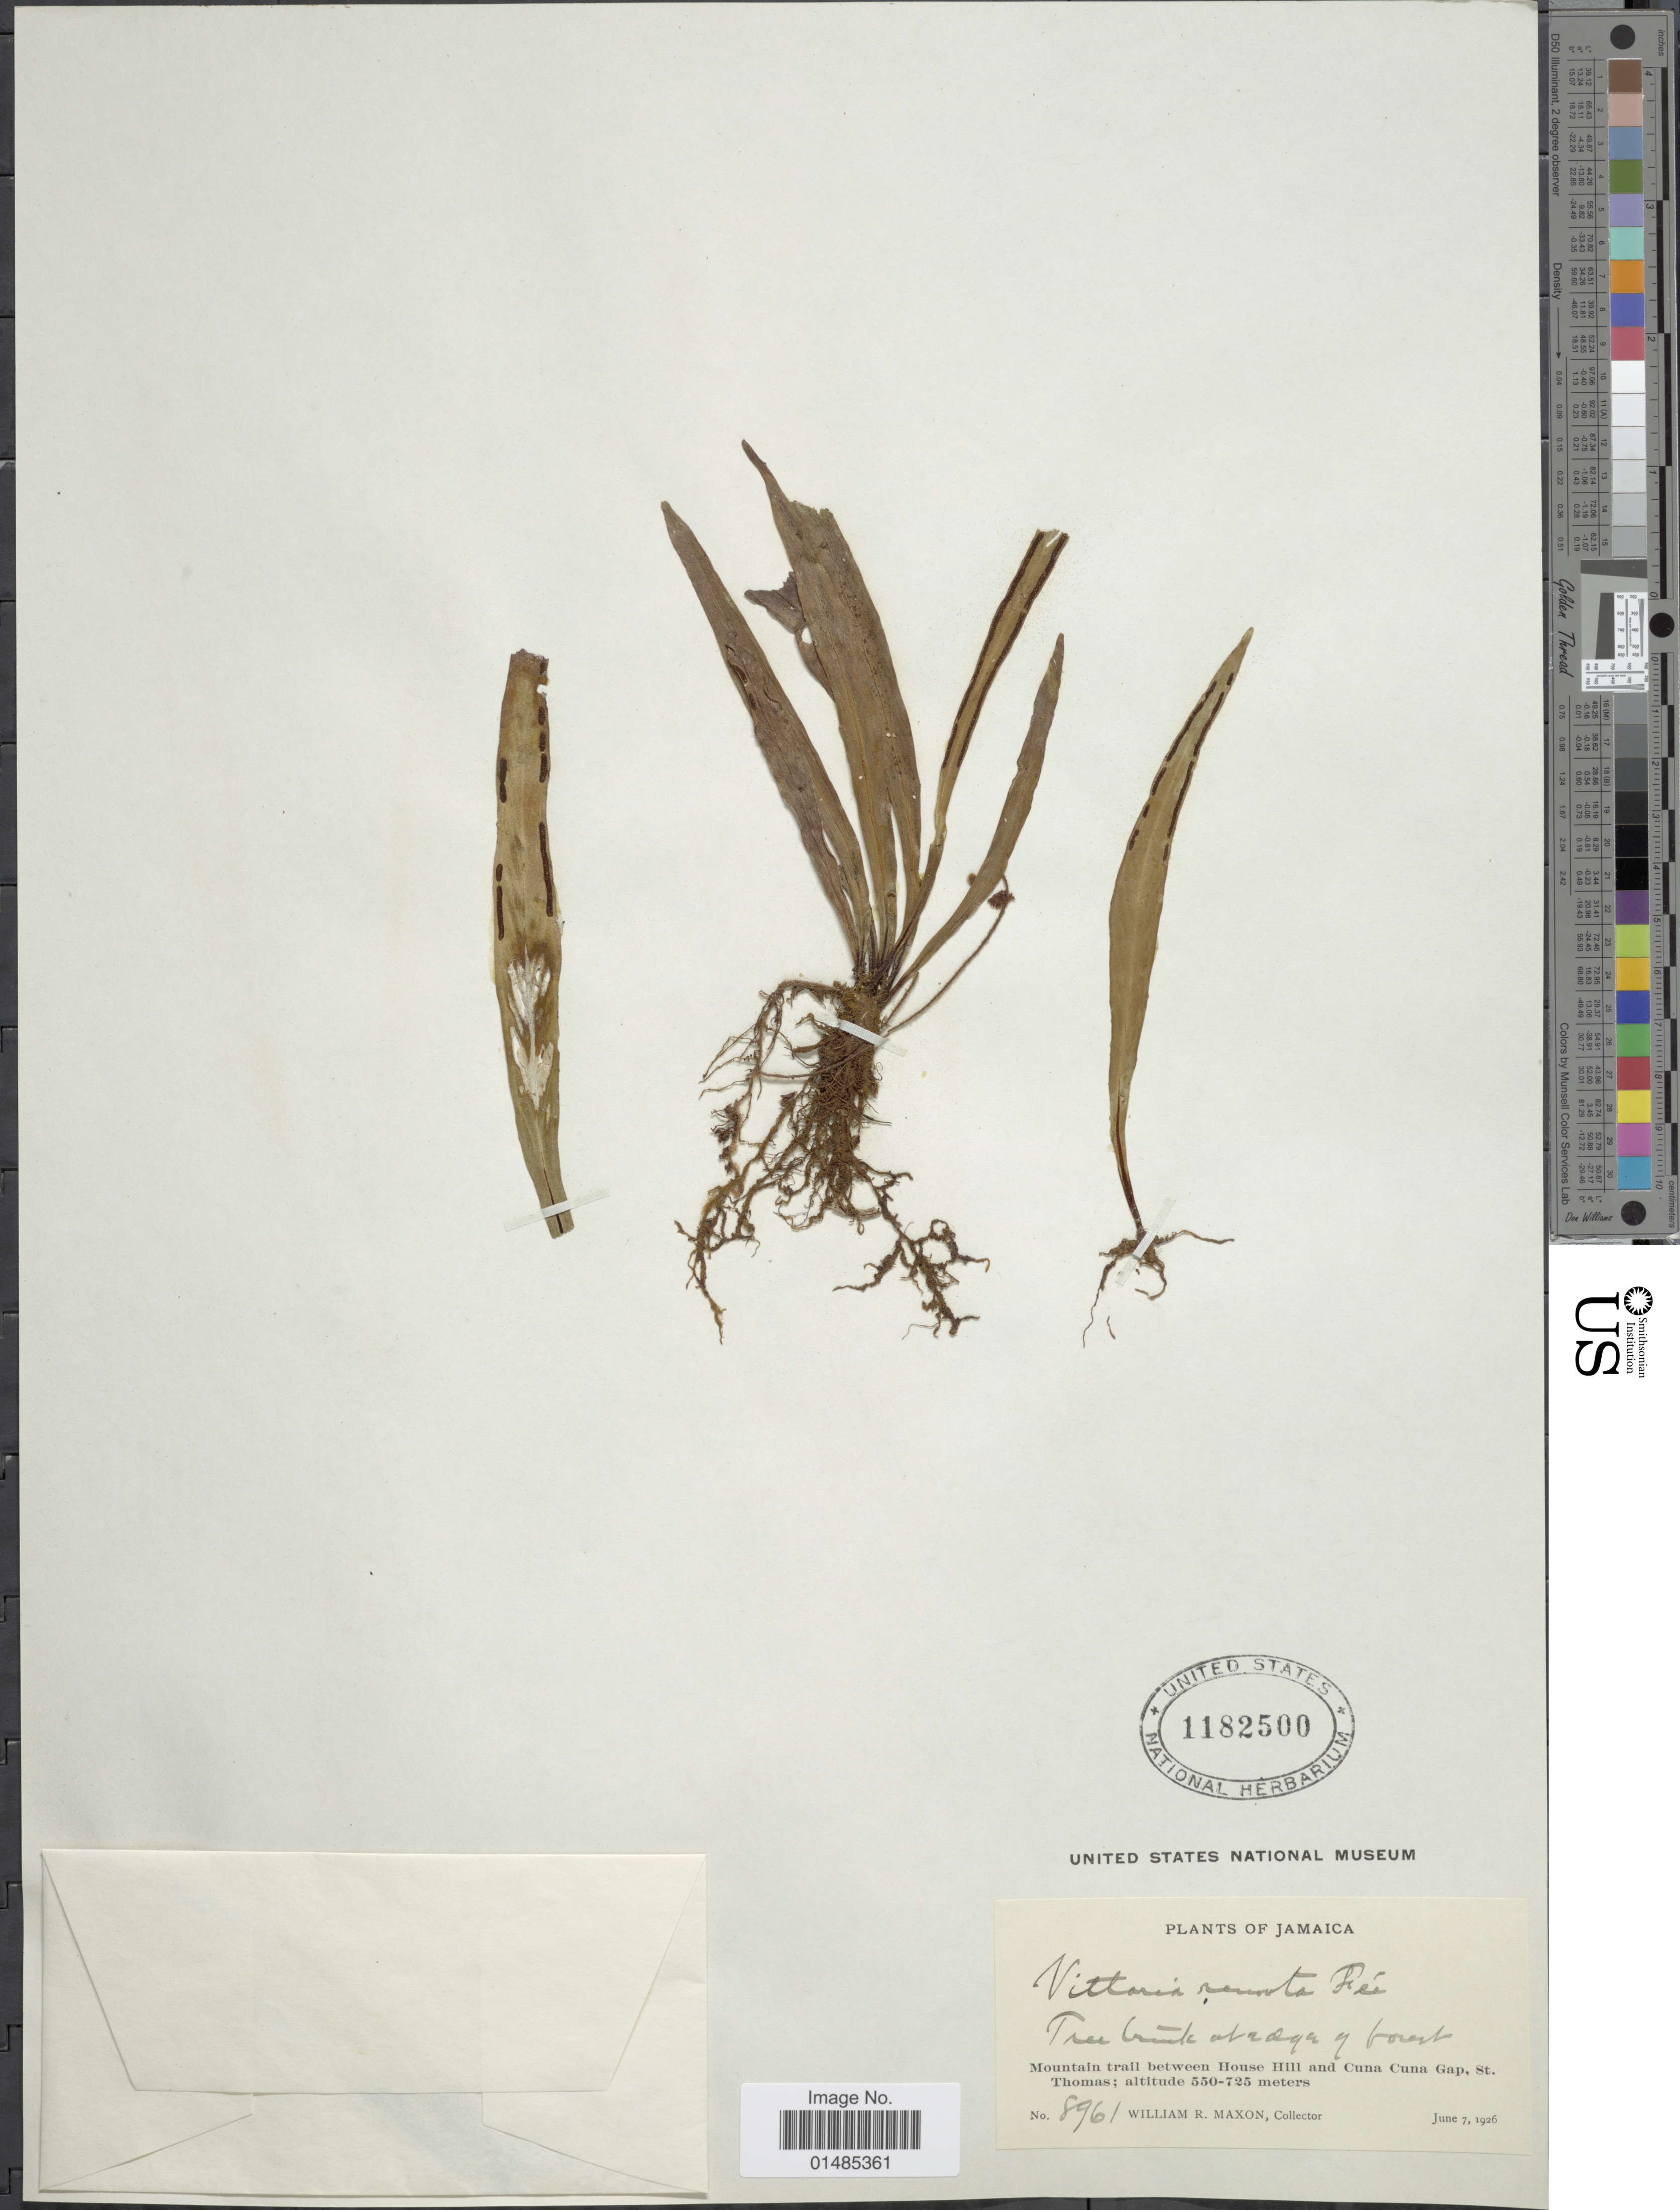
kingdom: Plantae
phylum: Tracheophyta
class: Polypodiopsida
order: Polypodiales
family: Pteridaceae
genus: Radiovittaria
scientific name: Radiovittaria remota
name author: (Fée) E.H. Crane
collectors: W. R. Maxon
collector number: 8961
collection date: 1926-06-07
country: Jamaica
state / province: Saint Thomas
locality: Mountain trail between House Hill and Cuna Cuna Gap.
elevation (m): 550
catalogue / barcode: US 1182500